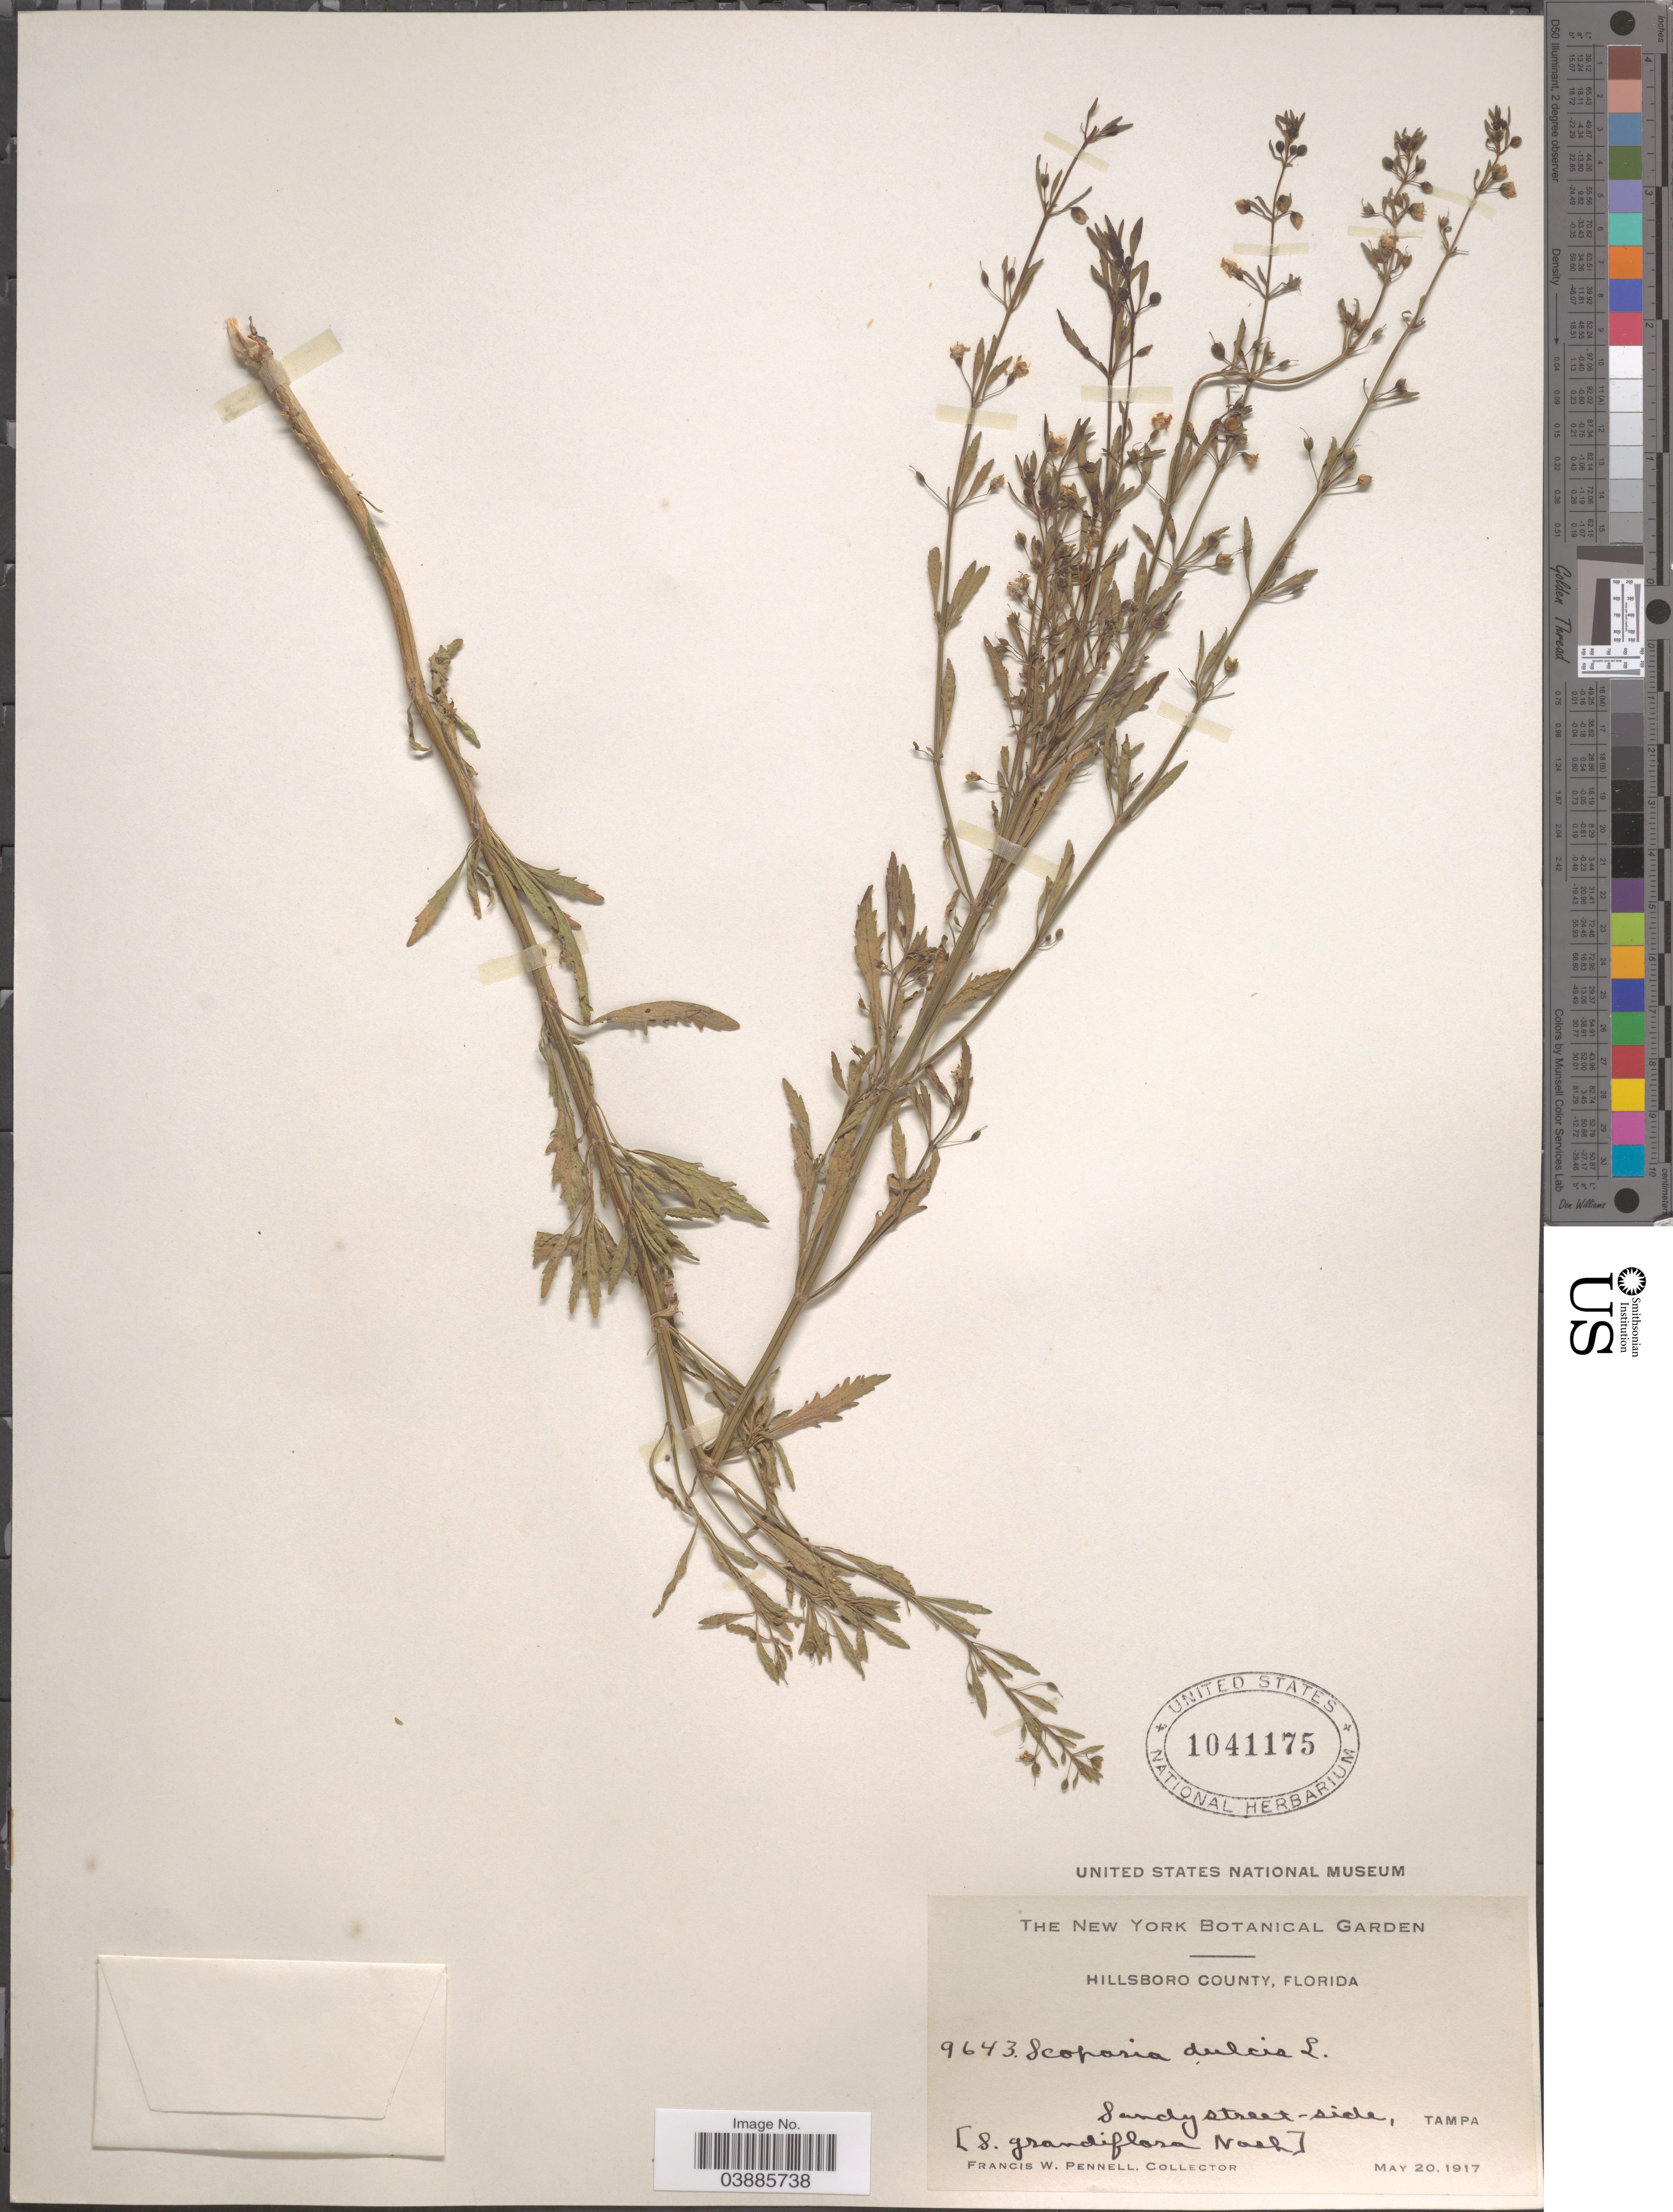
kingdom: Plantae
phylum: Tracheophyta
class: Magnoliopsida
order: Lamiales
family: Plantaginaceae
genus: Scoparia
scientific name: Scoparia dulcis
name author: L.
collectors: F. W. Pennell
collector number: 9643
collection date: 1917-05-20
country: United States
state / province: Florida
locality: Hillsboro County. Sandy street-side, Tampa.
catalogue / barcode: US 1041175